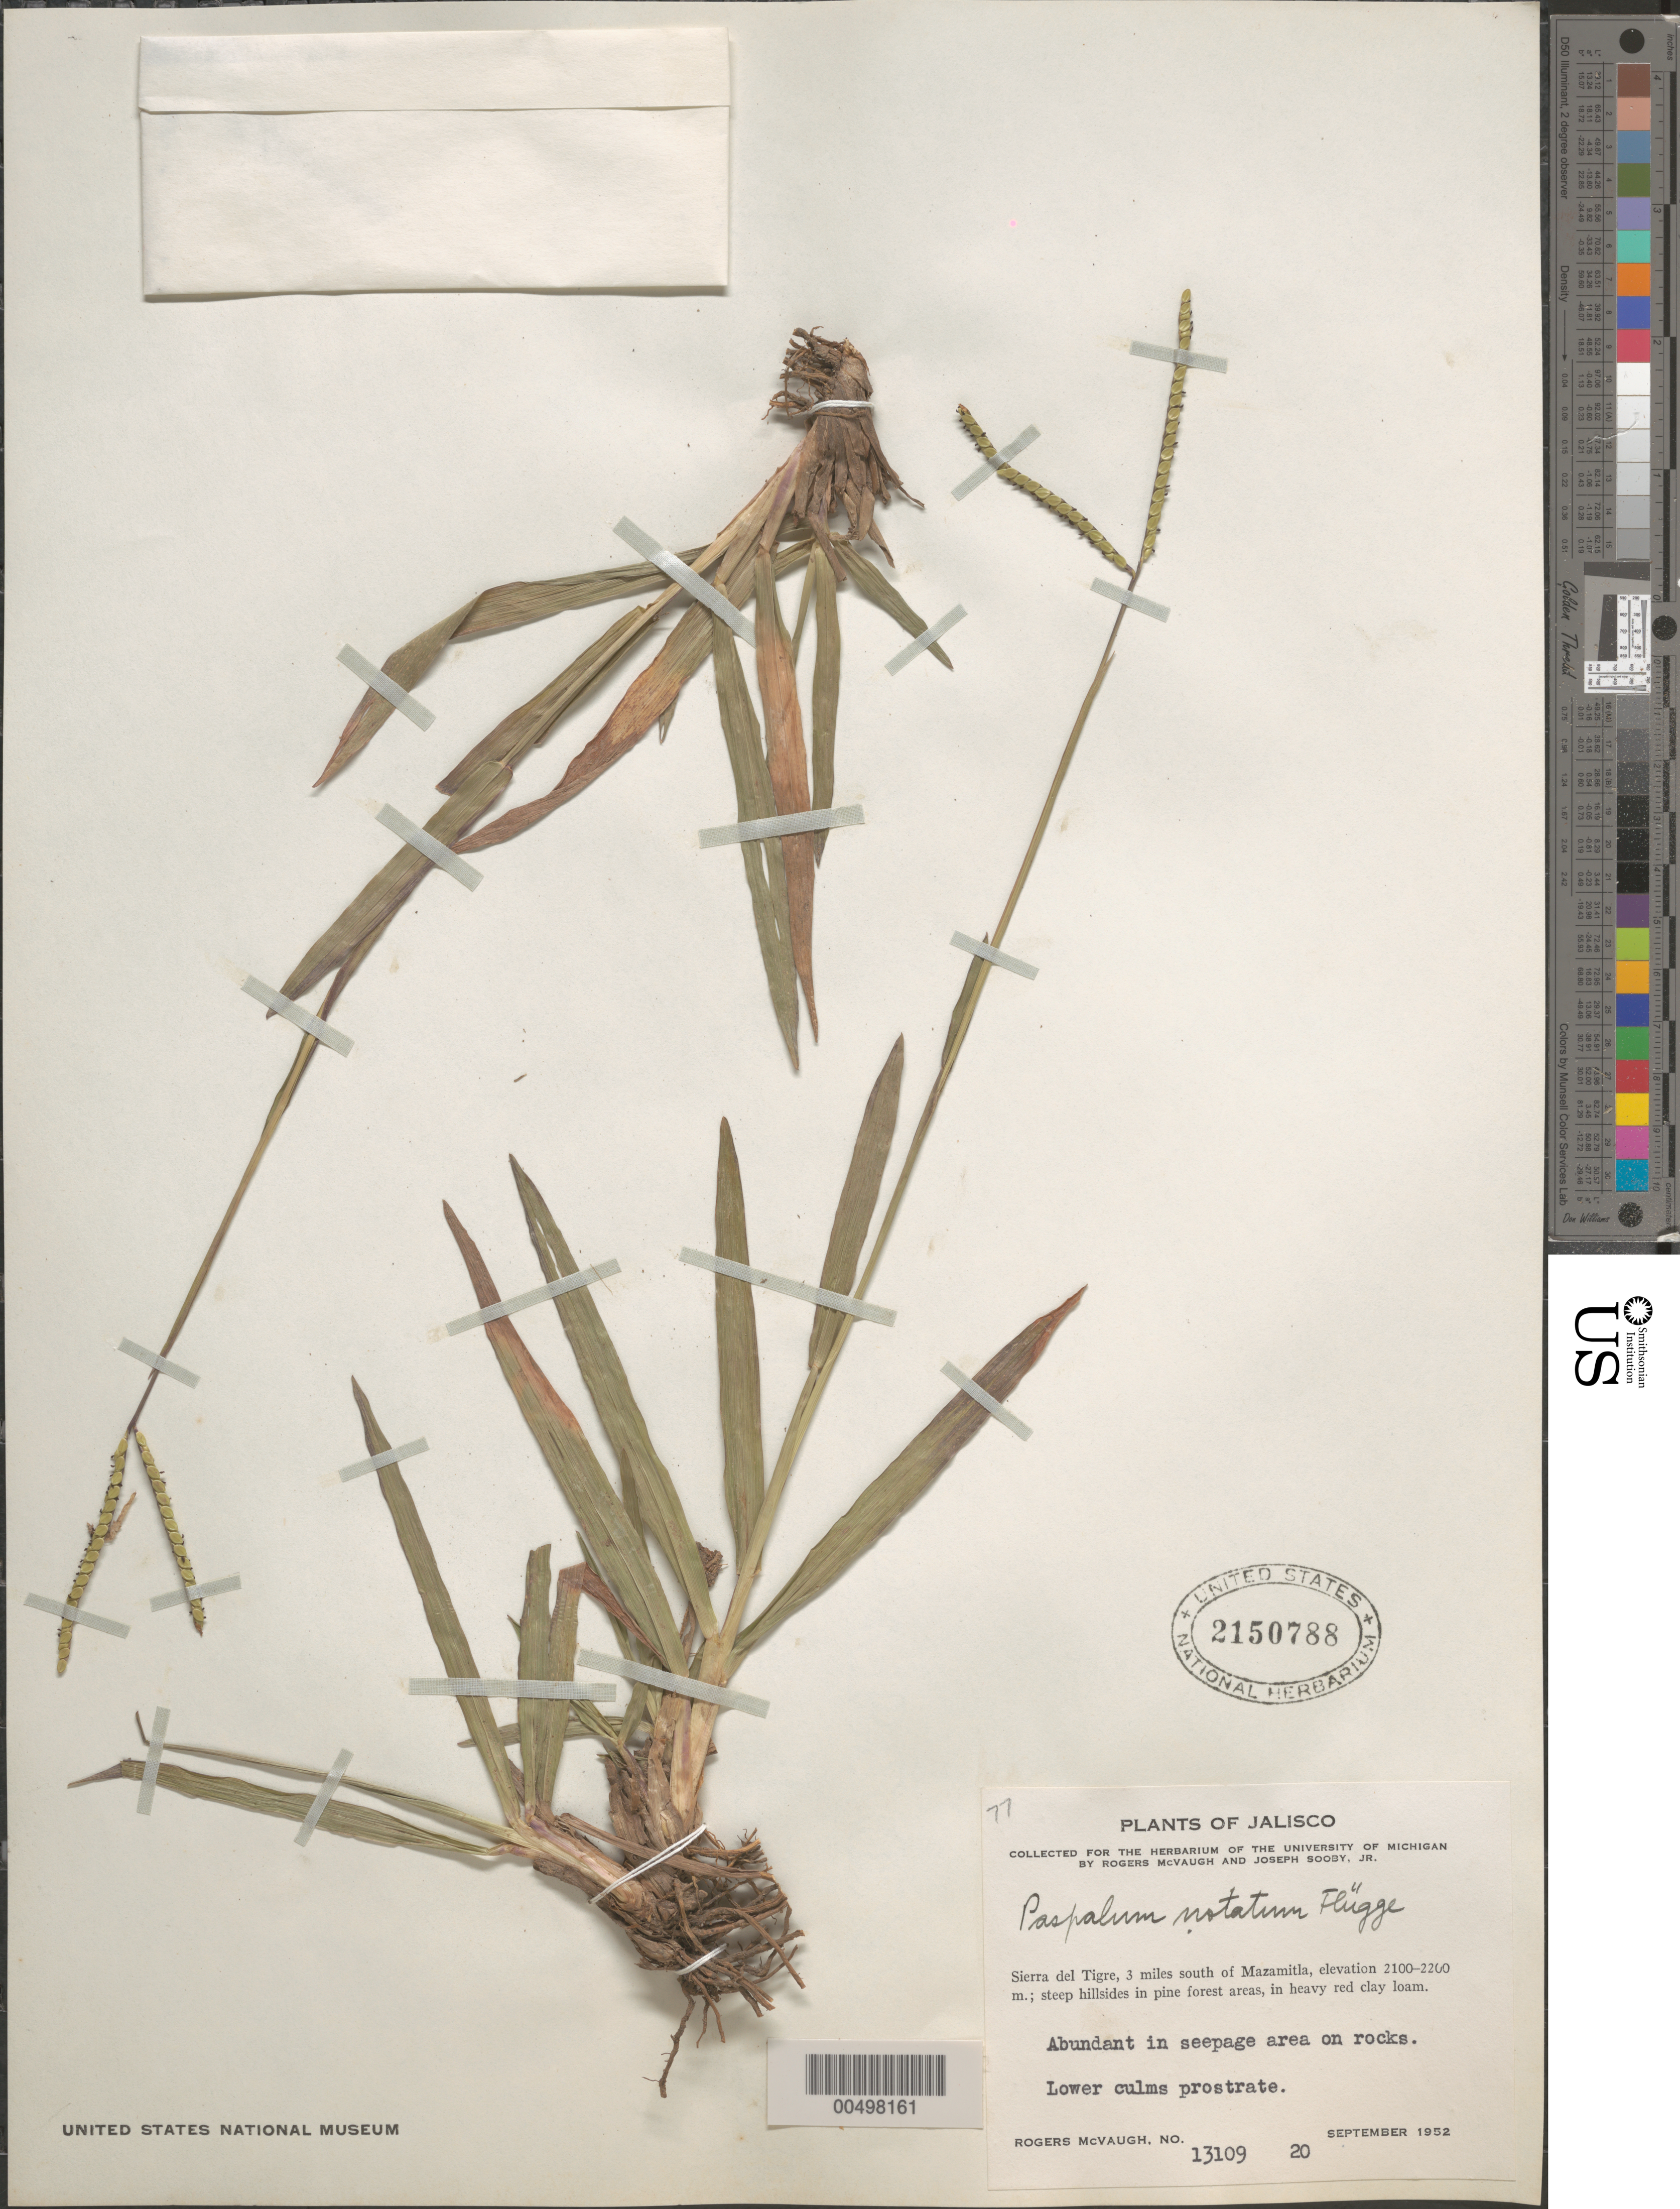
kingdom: Plantae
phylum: Tracheophyta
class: Liliopsida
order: Poales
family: Poaceae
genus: Paspalum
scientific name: Paspalum notatum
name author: Flüggé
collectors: R. McVaugh & J. Sooby Jr.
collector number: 13109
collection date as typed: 20 Sep 1952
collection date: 1952-09-20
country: Mexico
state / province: Jalisco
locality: Sierra del Tigre, 3 mi S of Mazamitla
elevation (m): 2100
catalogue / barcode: US 2150788